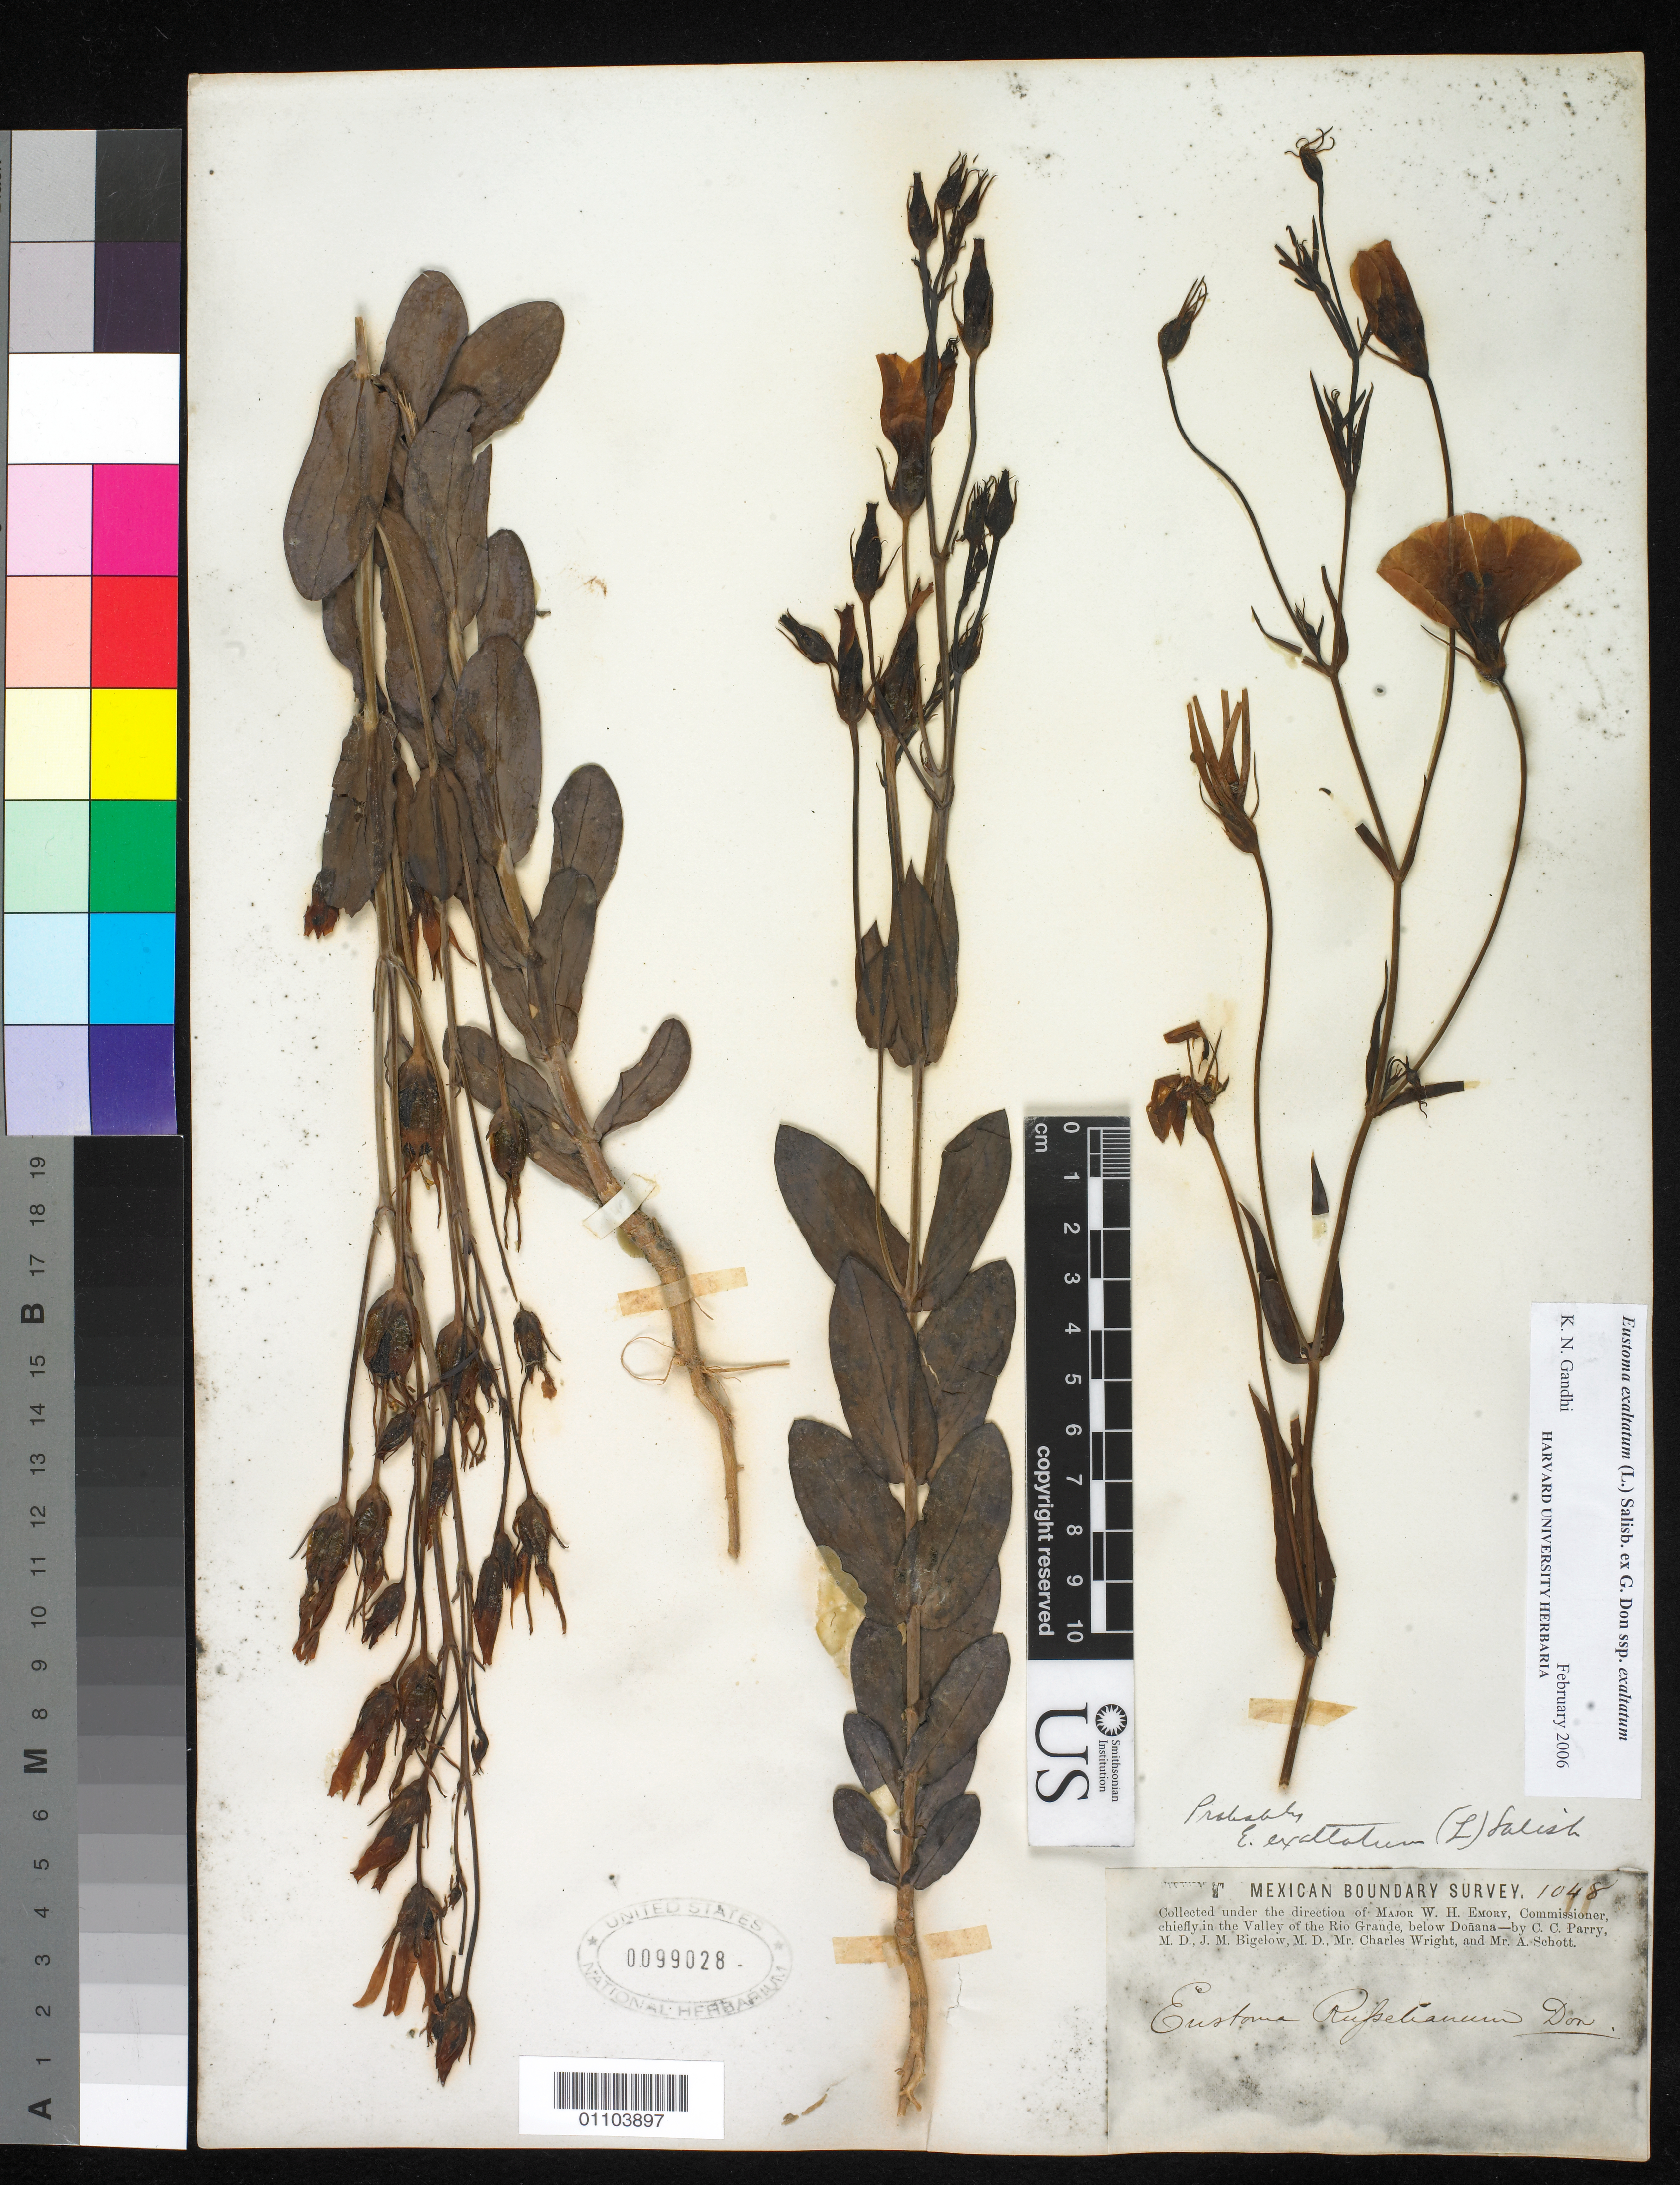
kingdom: Plantae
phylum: Tracheophyta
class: Magnoliopsida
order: Gentianales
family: Gentianaceae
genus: Eustoma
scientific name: Eustoma exaltatum subsp. exaltatum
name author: (L.) Salisb. ex G. Don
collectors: W. H. Emory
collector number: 1048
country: Mexico / United States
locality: Valley of the Rio Grande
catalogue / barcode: US 99028